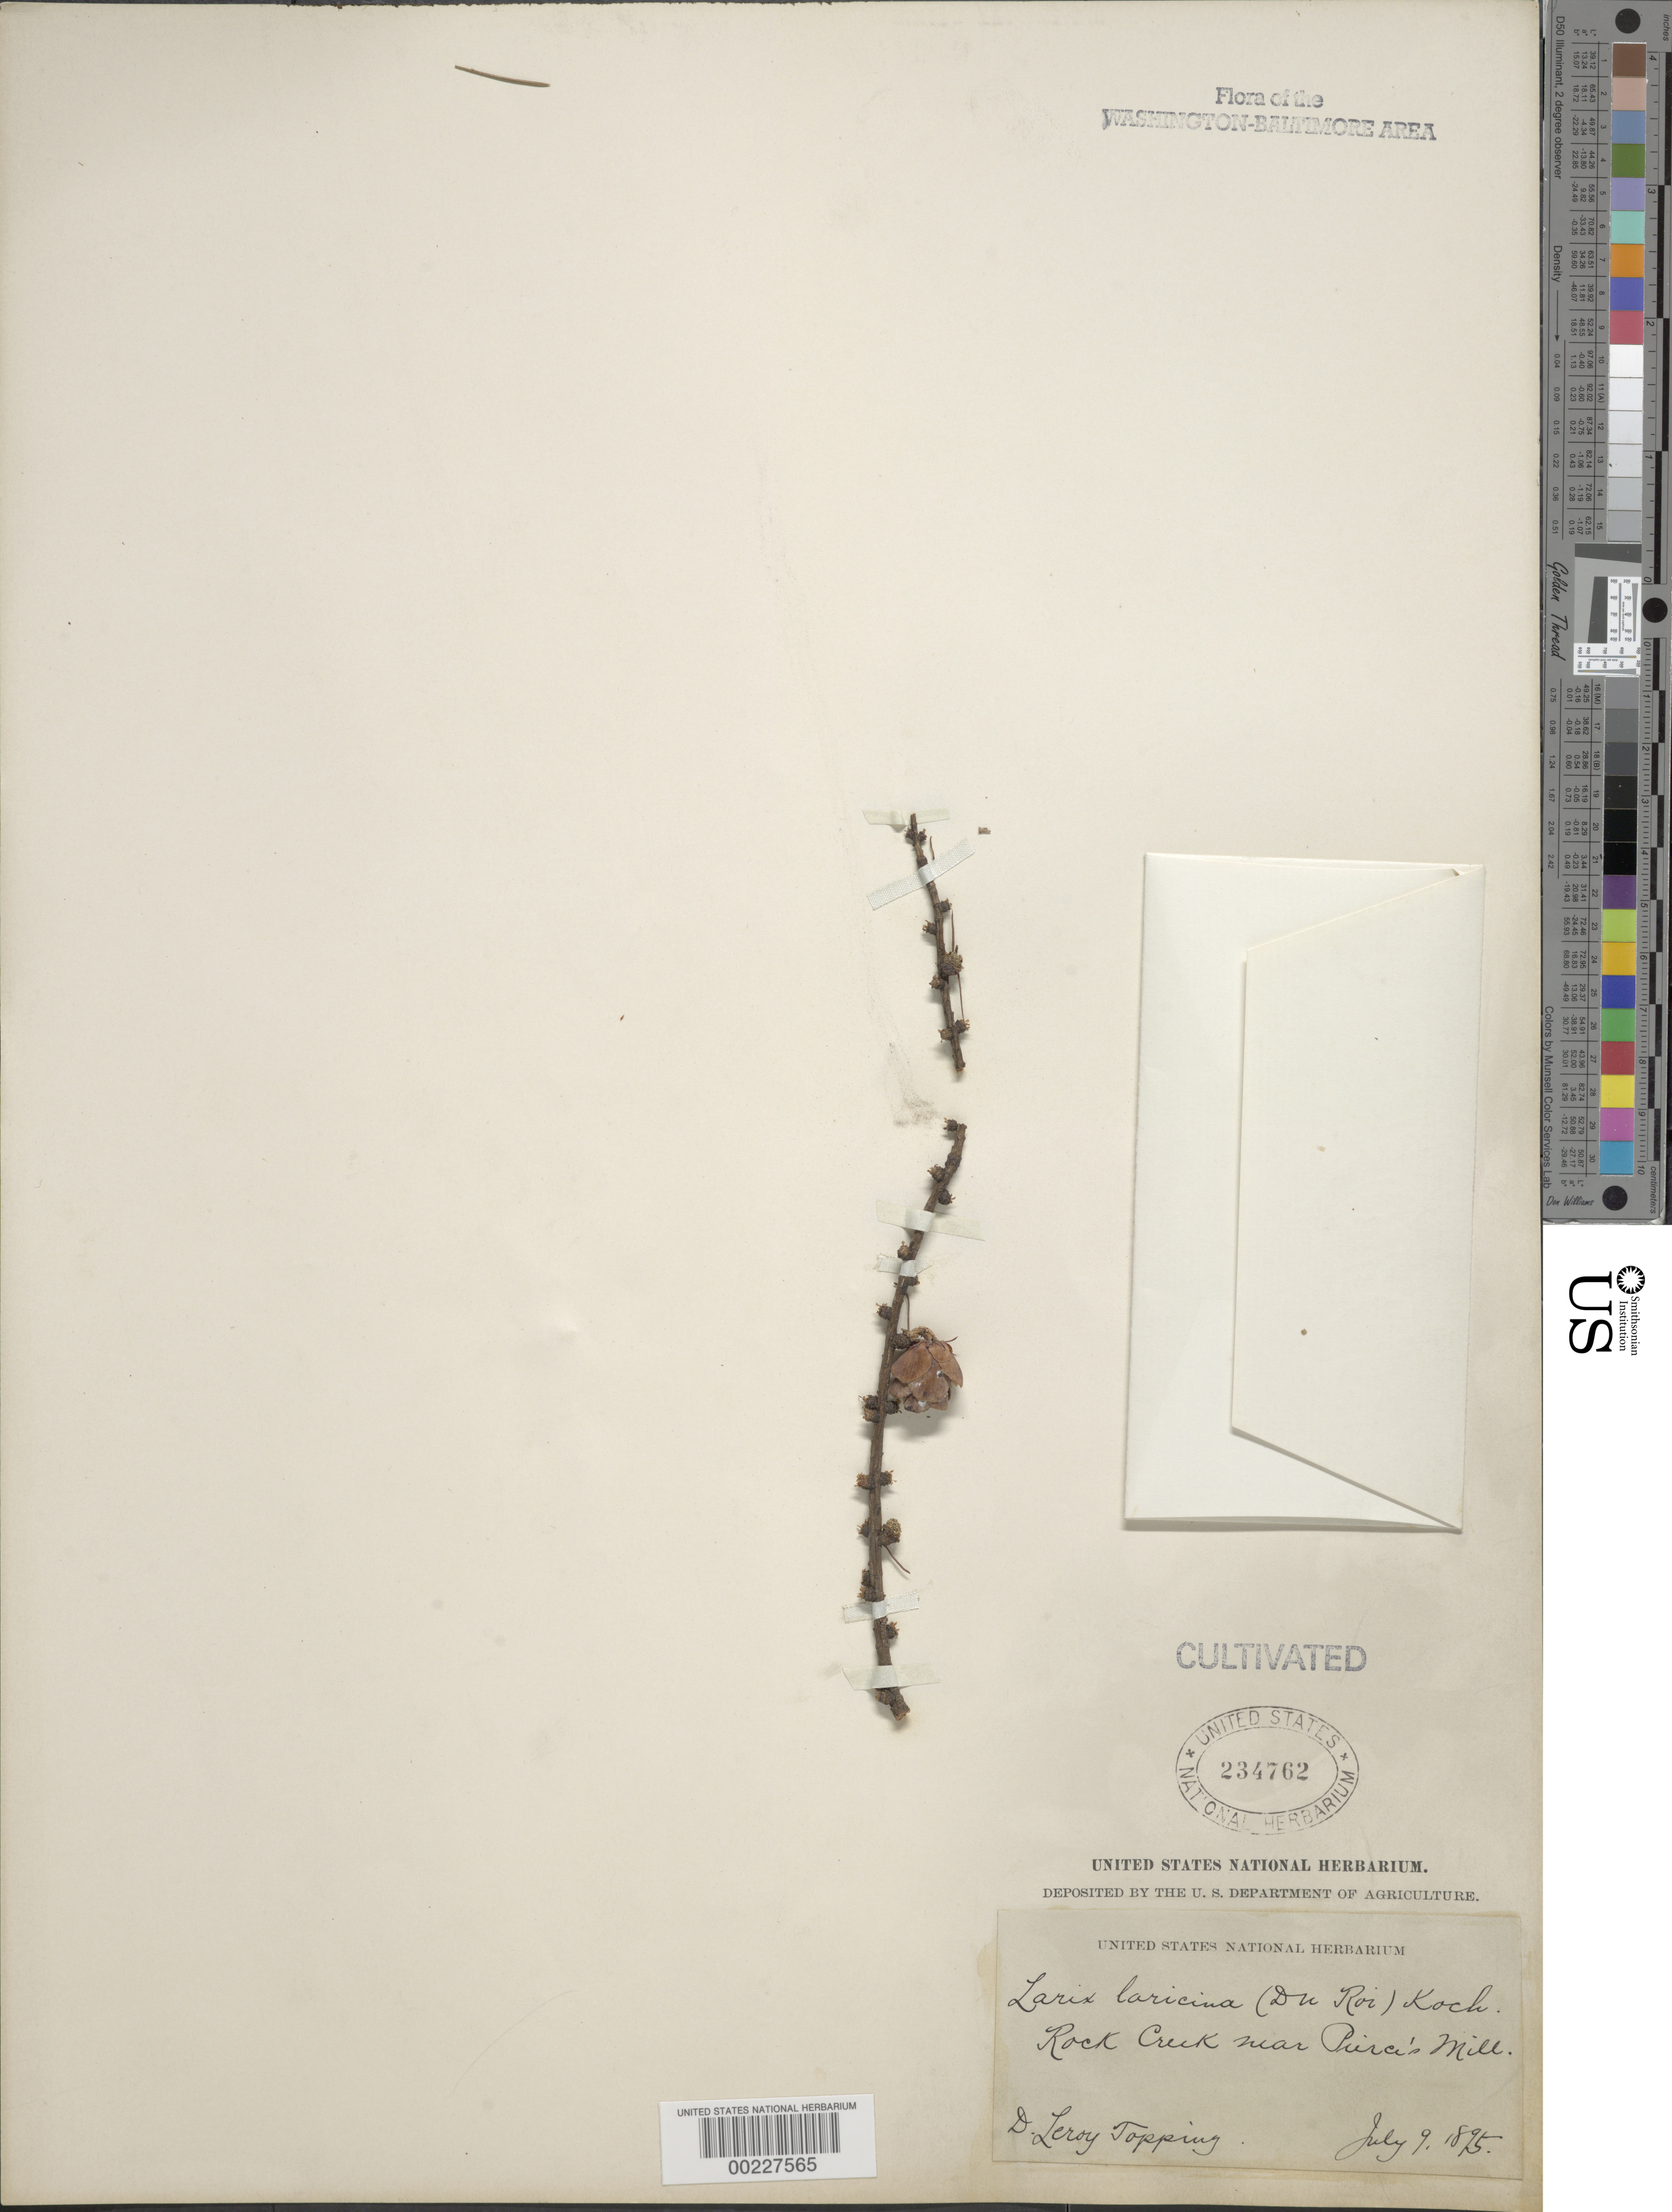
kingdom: Plantae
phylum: Tracheophyta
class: Pinopsida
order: Pinales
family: Pinaceae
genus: Larix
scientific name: Larix laricina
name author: (Du Roi) K. Koch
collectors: D. L. Topping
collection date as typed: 09 Jul 1895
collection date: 1895-07-09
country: United States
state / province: District of Columbia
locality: Rock Creek near Pierce's Mill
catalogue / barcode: US 234762